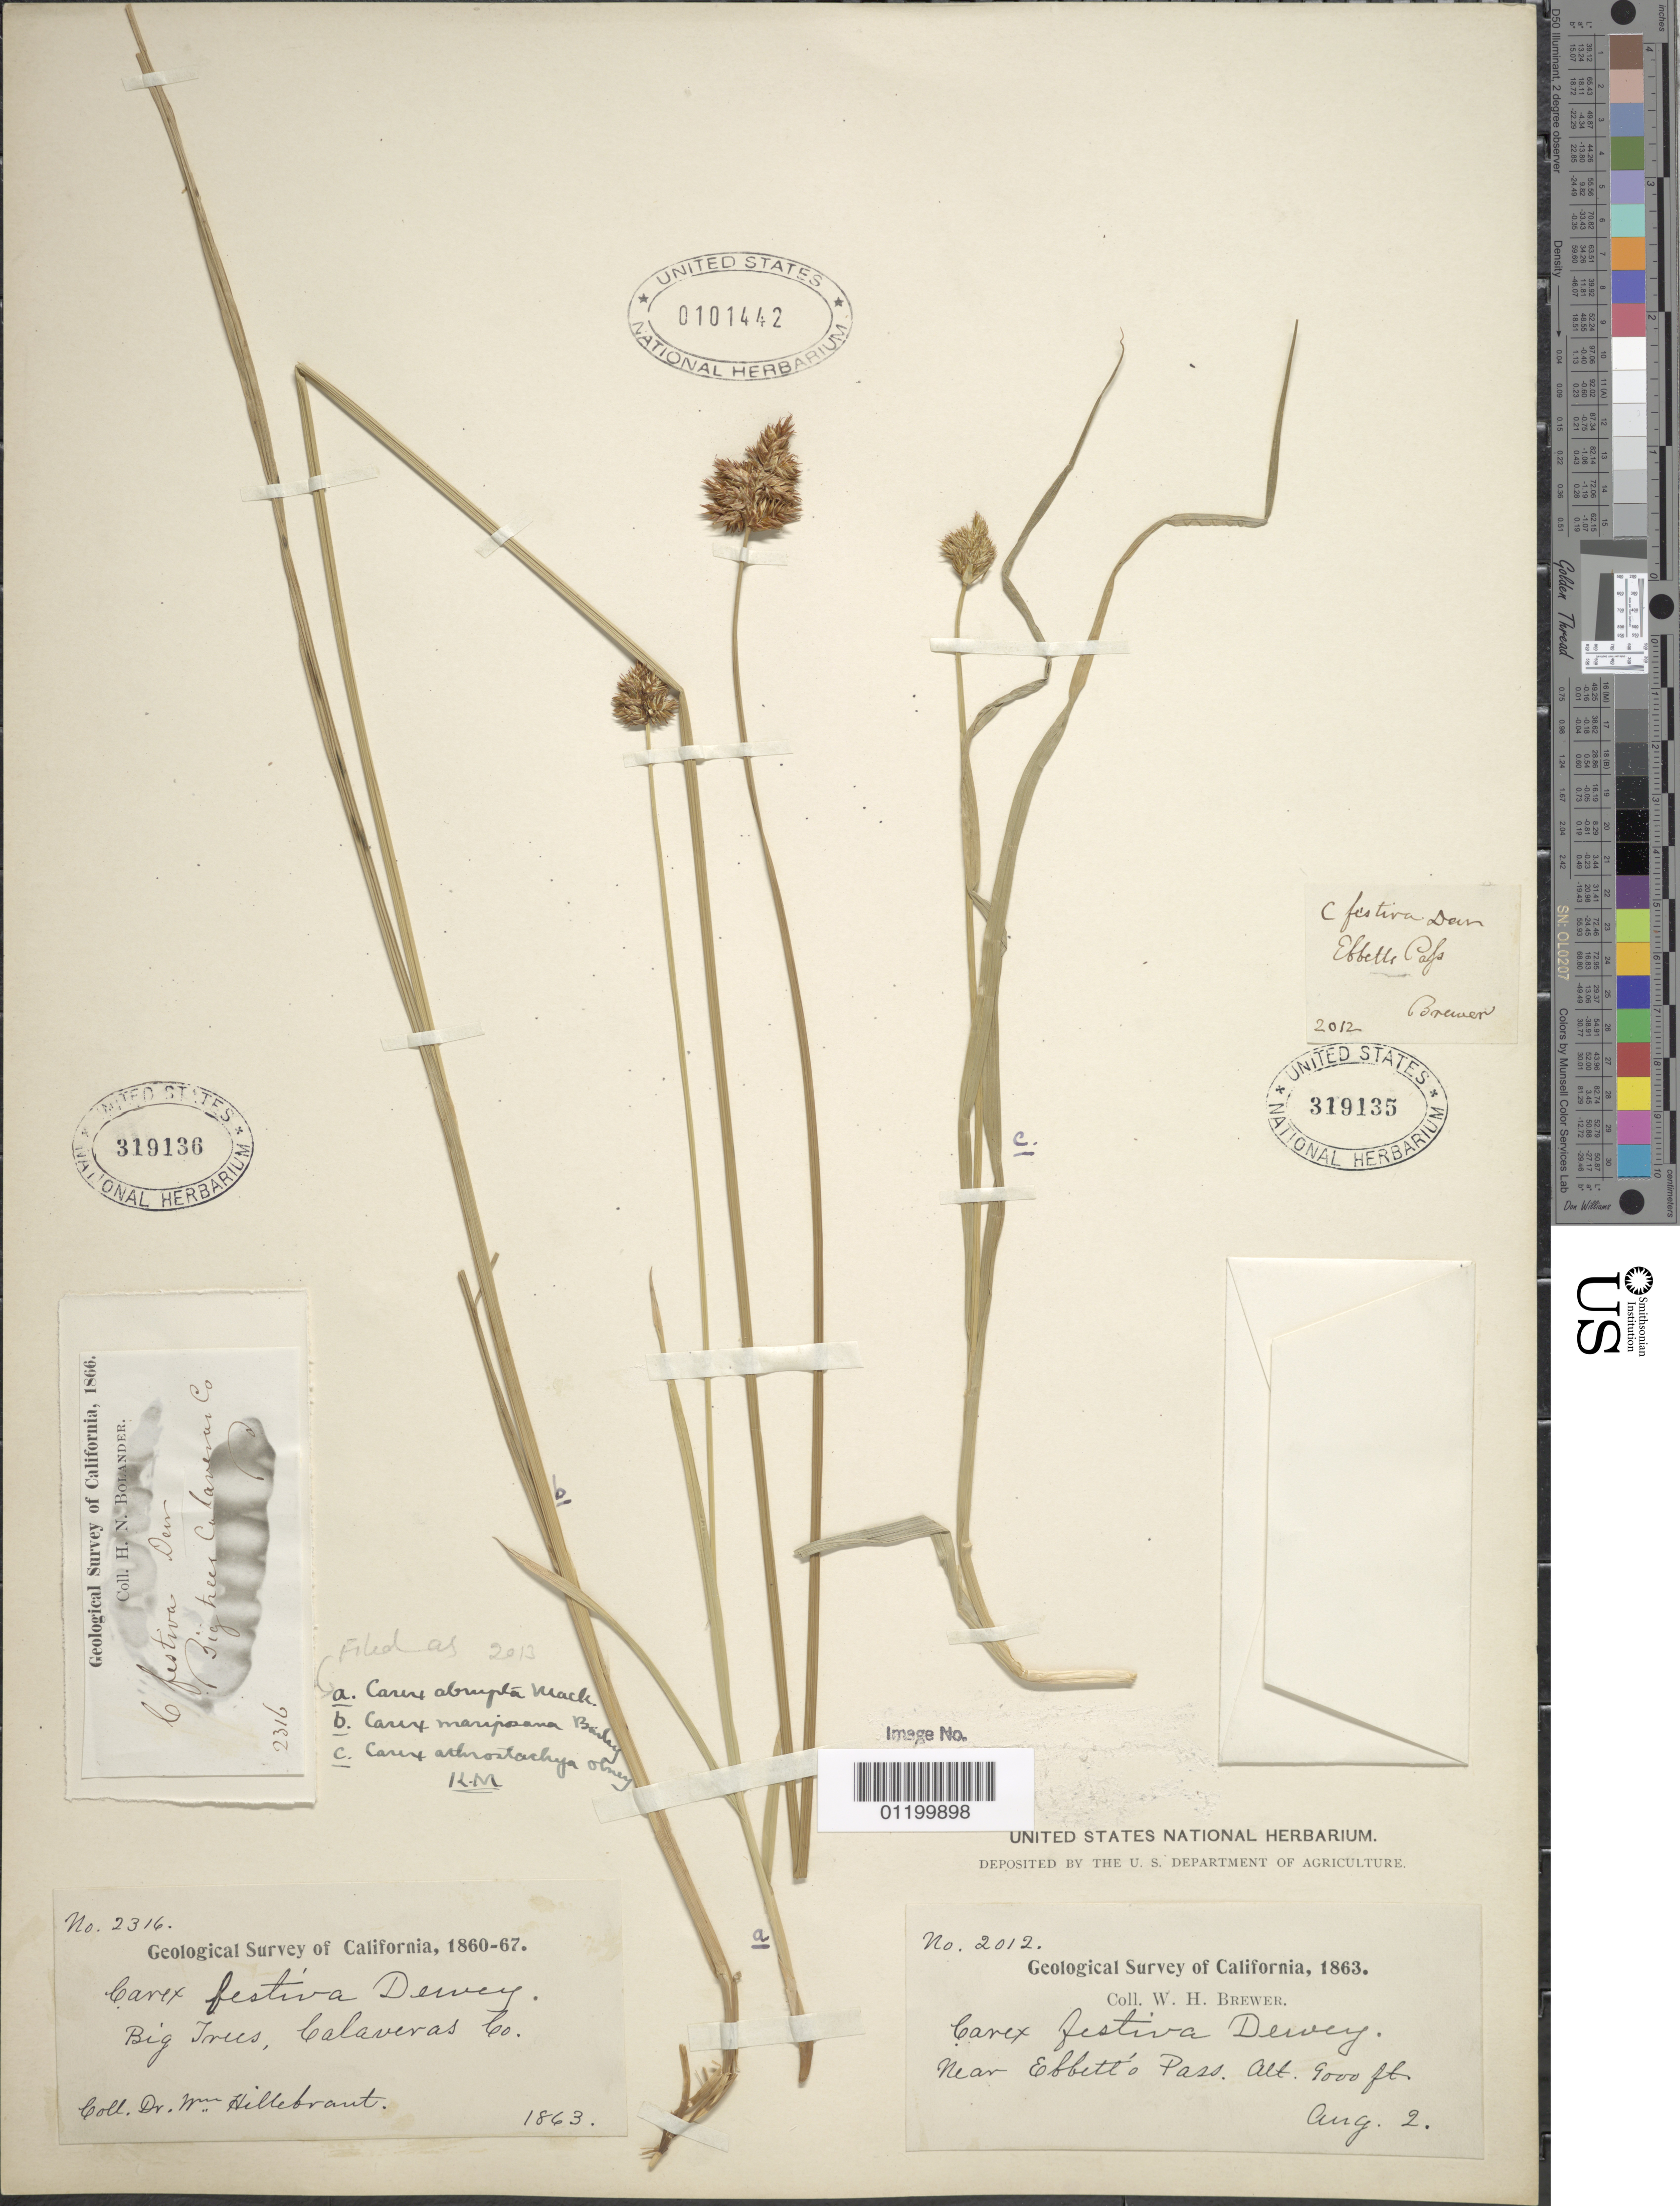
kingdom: Plantae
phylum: Tracheophyta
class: Liliopsida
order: Poales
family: Cyperaceae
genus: Carex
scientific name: Carex abrupta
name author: Mack.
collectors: W. Hillebrand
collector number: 2316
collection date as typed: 1863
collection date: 1863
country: United States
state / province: California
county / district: Calaveras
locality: Big Tree Grove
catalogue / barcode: US 319136